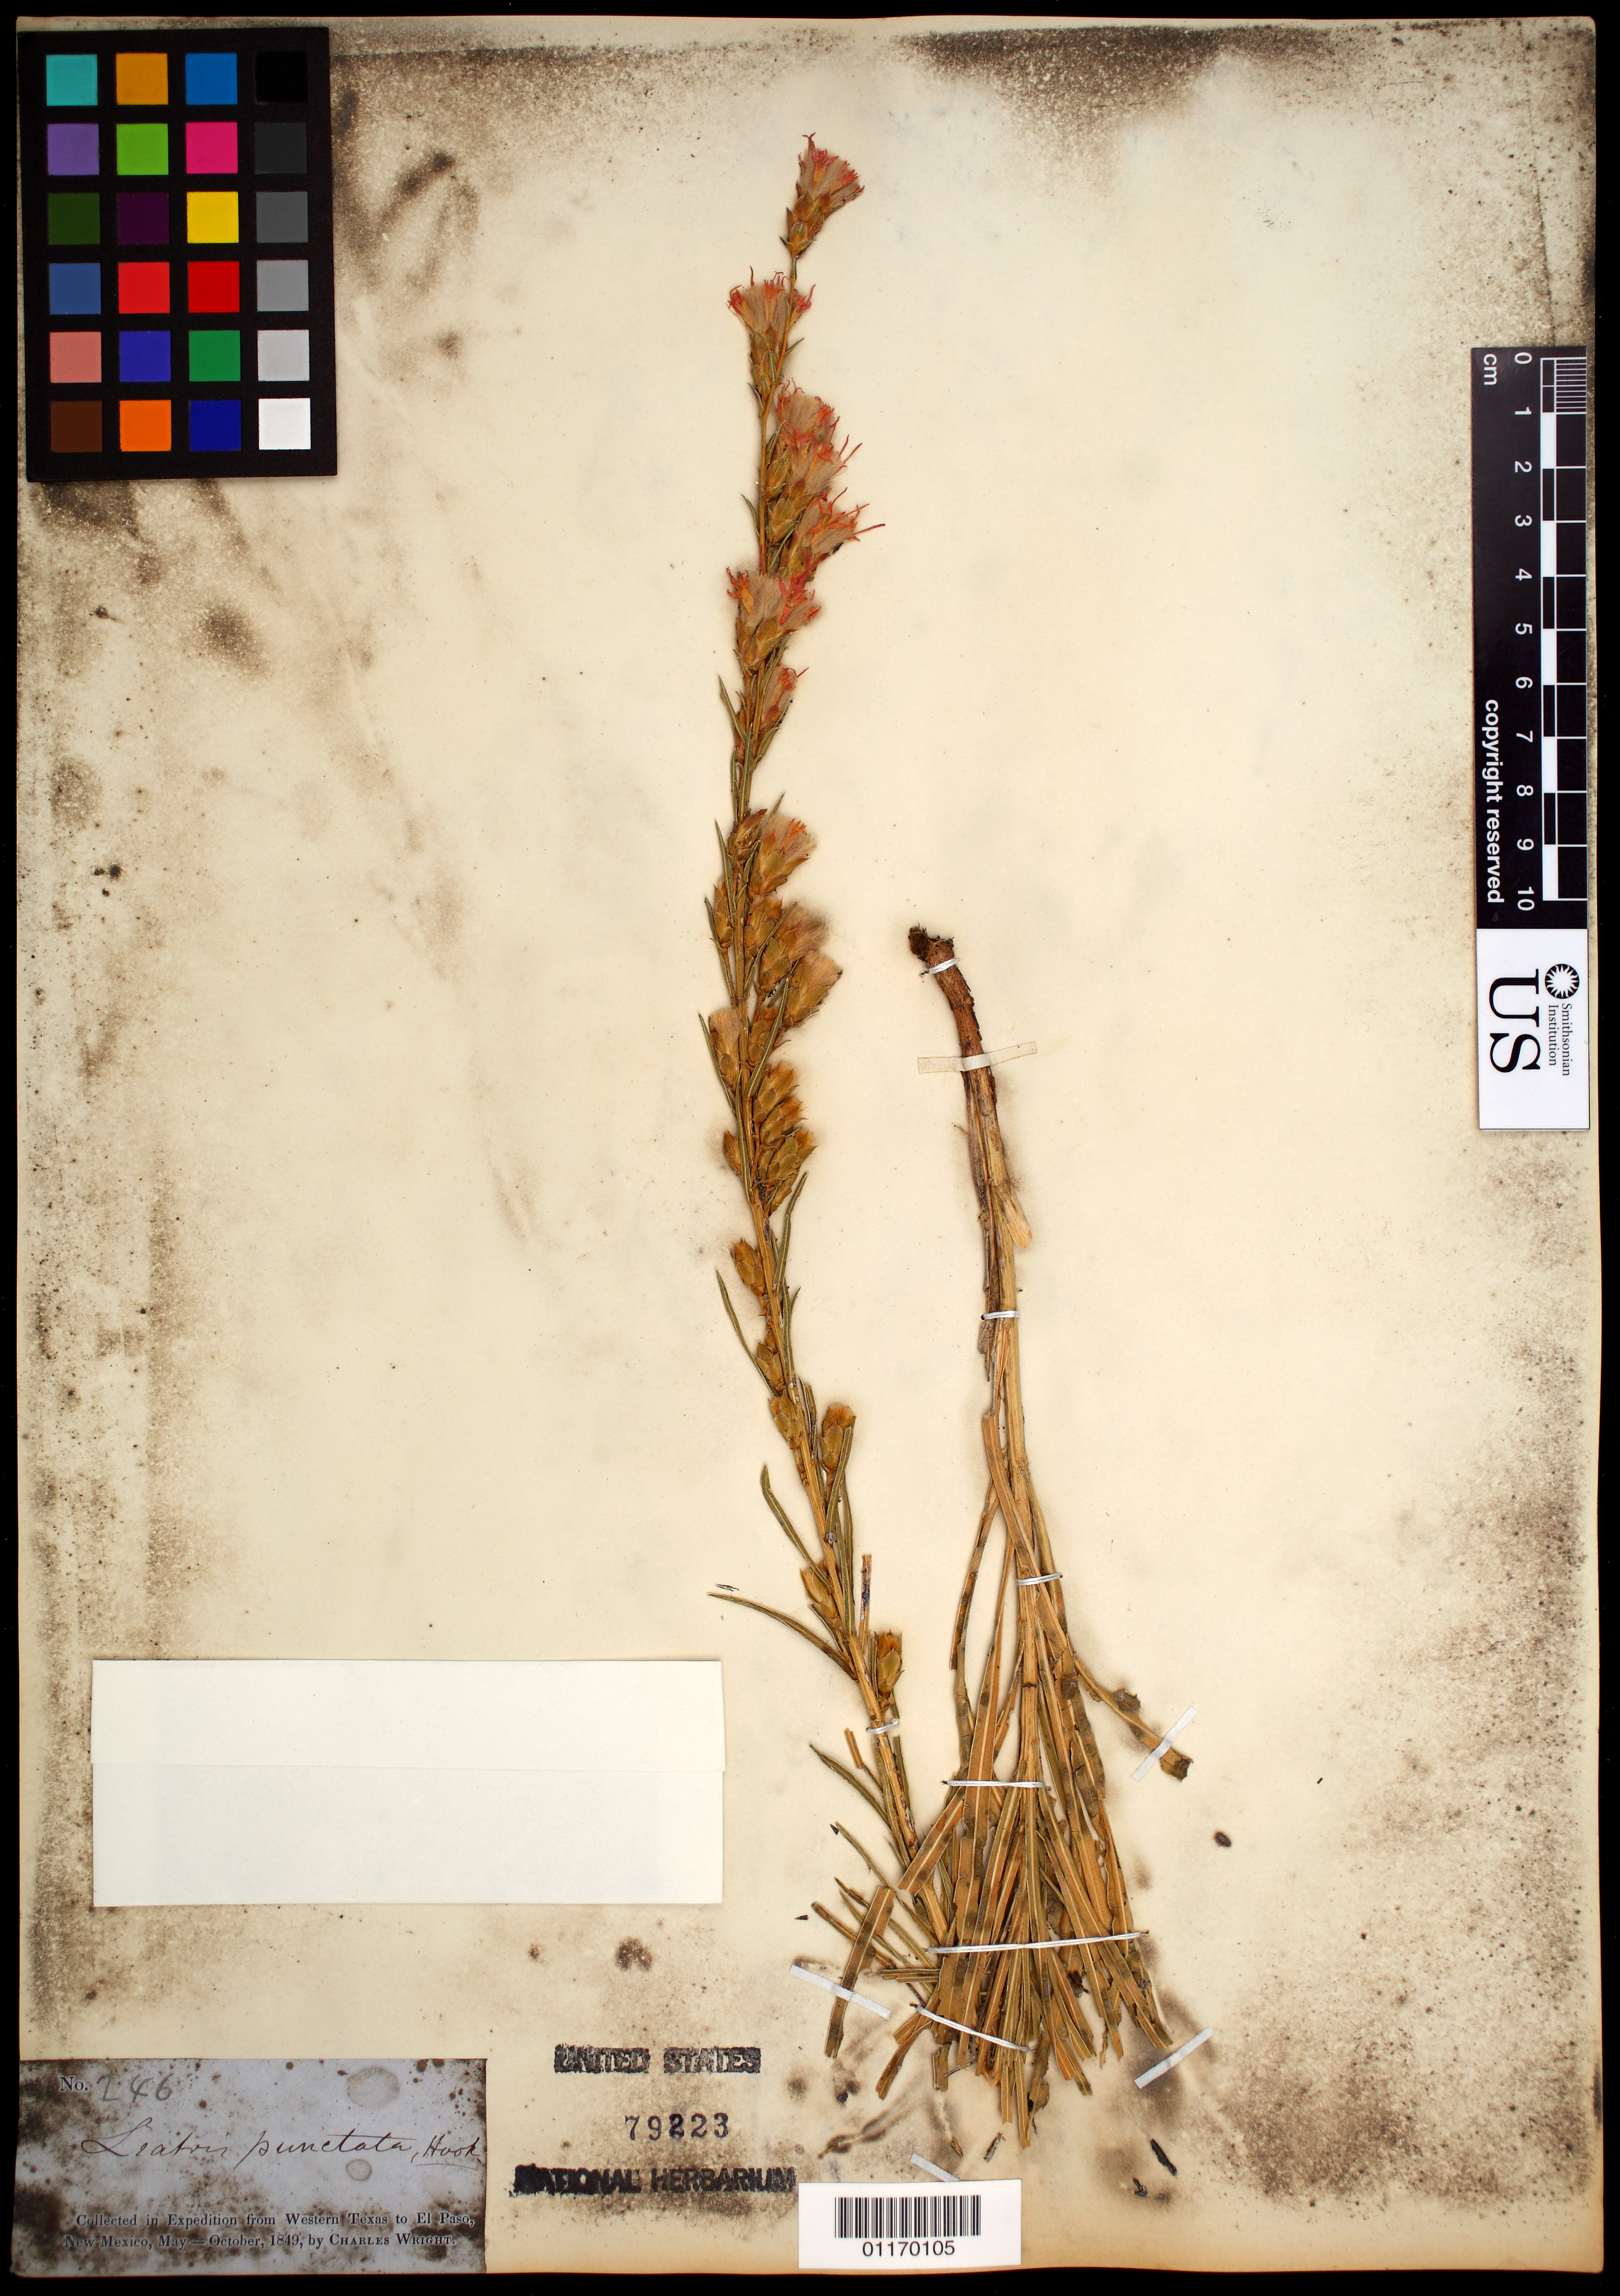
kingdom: Plantae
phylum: Tracheophyta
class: Magnoliopsida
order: Asterales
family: Asteraceae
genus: Liatris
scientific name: Liatris punctata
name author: Hook.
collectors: C. Wright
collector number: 246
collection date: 1849-05/1849-10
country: United States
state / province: New Mexico / Texas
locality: from Western Texas to El Paso, New Mexico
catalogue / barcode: US 79223